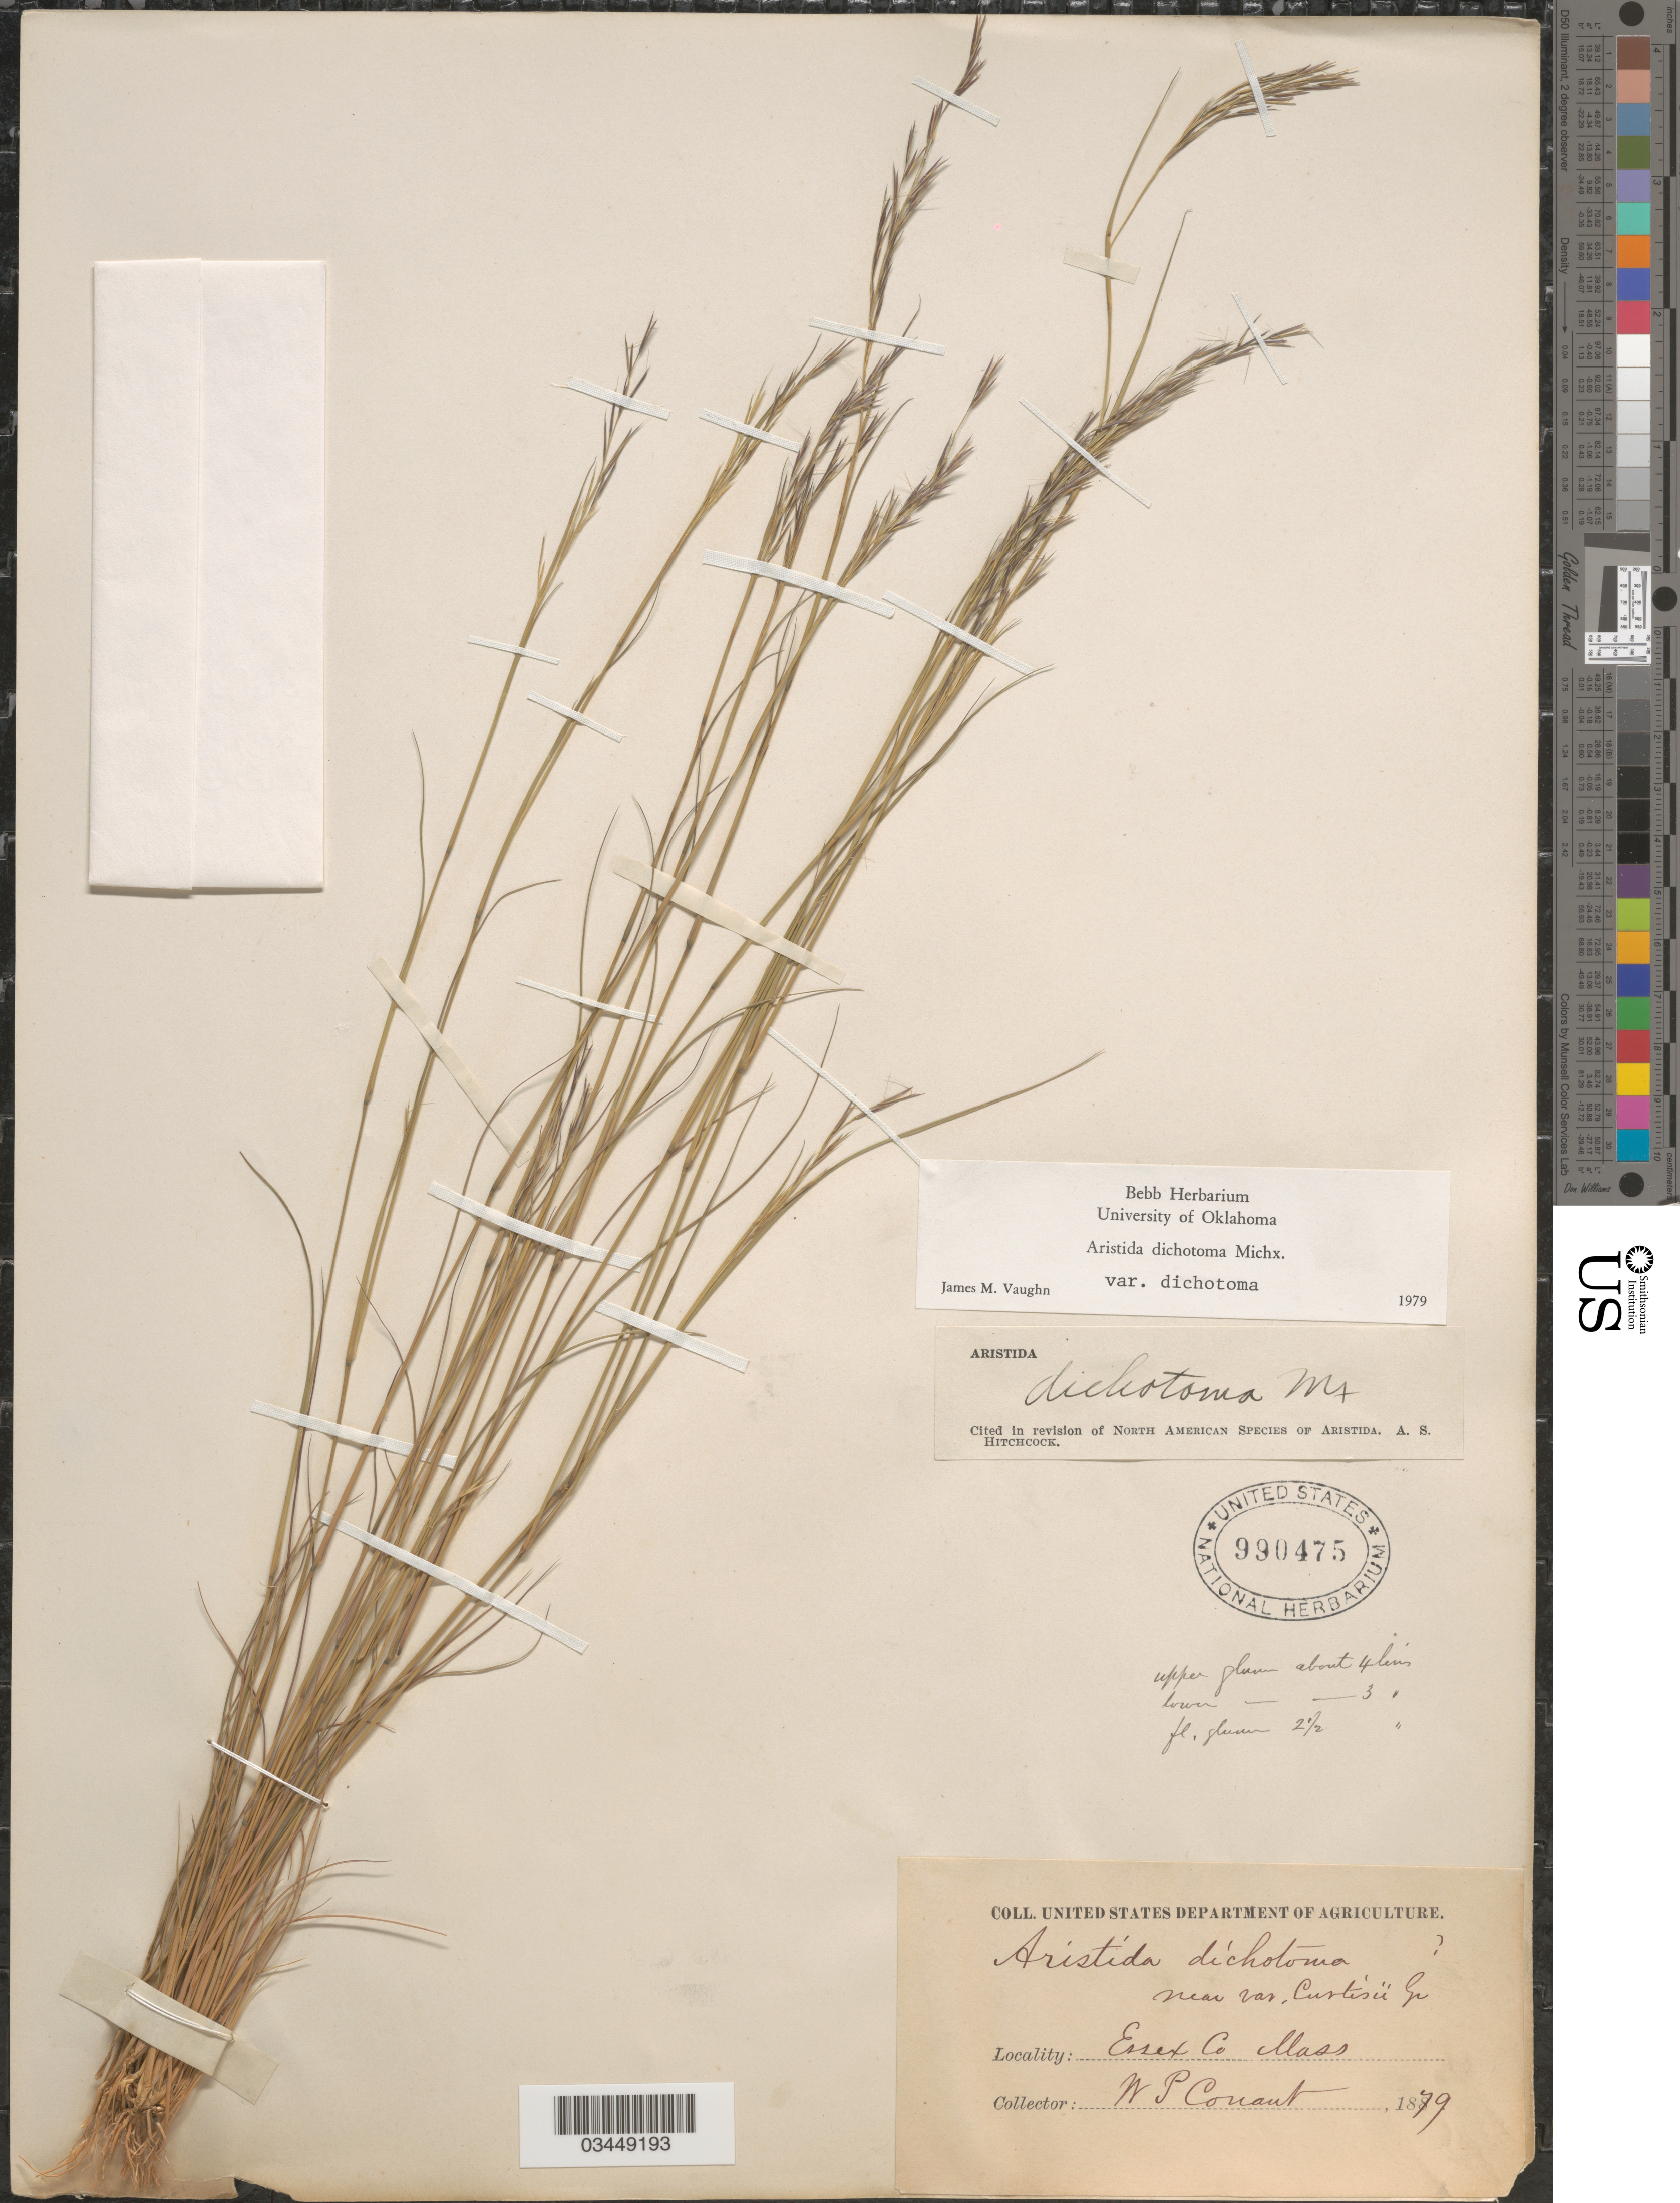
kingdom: Plantae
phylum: Tracheophyta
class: Liliopsida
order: Poales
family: Poaceae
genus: Aristida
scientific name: Aristida dichotoma var. dichotoma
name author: Michx.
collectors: W. P. Conant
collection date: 1879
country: United States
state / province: Massachusetts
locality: Essex Co.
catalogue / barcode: US 990475